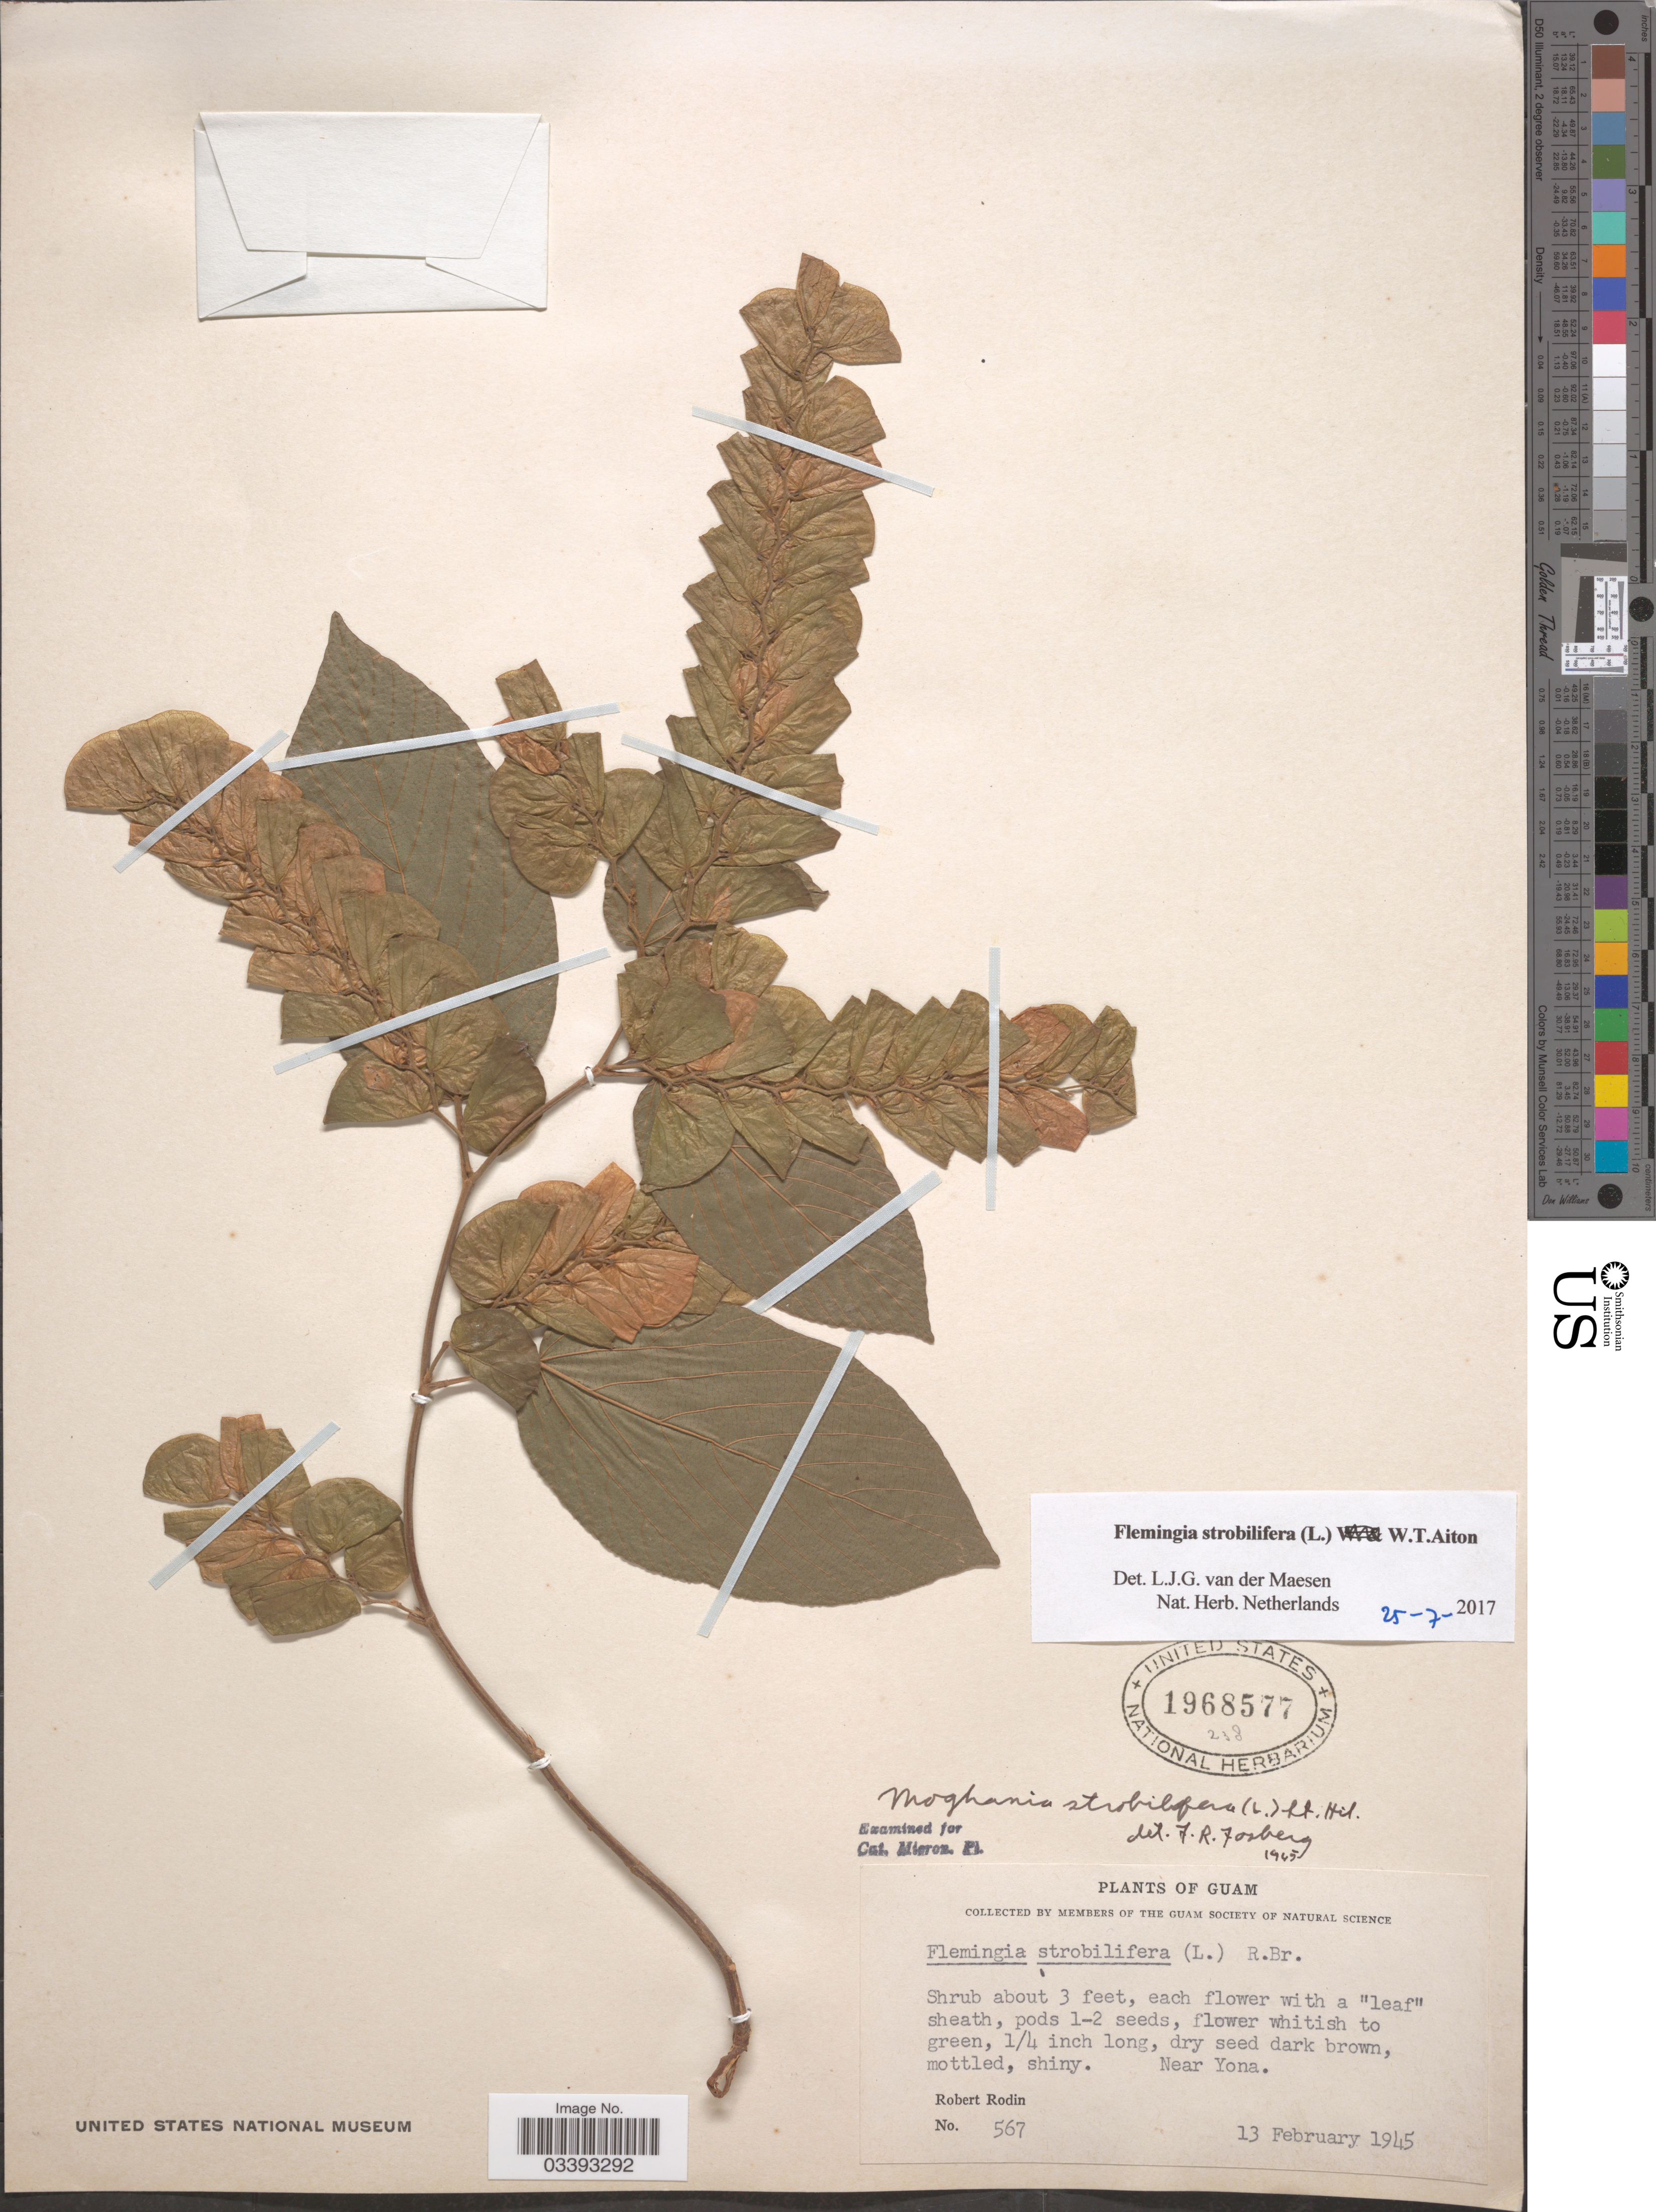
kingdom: Plantae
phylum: Tracheophyta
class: Magnoliopsida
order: Fabales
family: Fabaceae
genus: Flemingia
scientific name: Flemingia strobilifera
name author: (L.) W.T. Aiton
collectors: R. Rodin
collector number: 567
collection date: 1945-02-13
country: Guam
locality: Near Yona.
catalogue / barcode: US 1968577